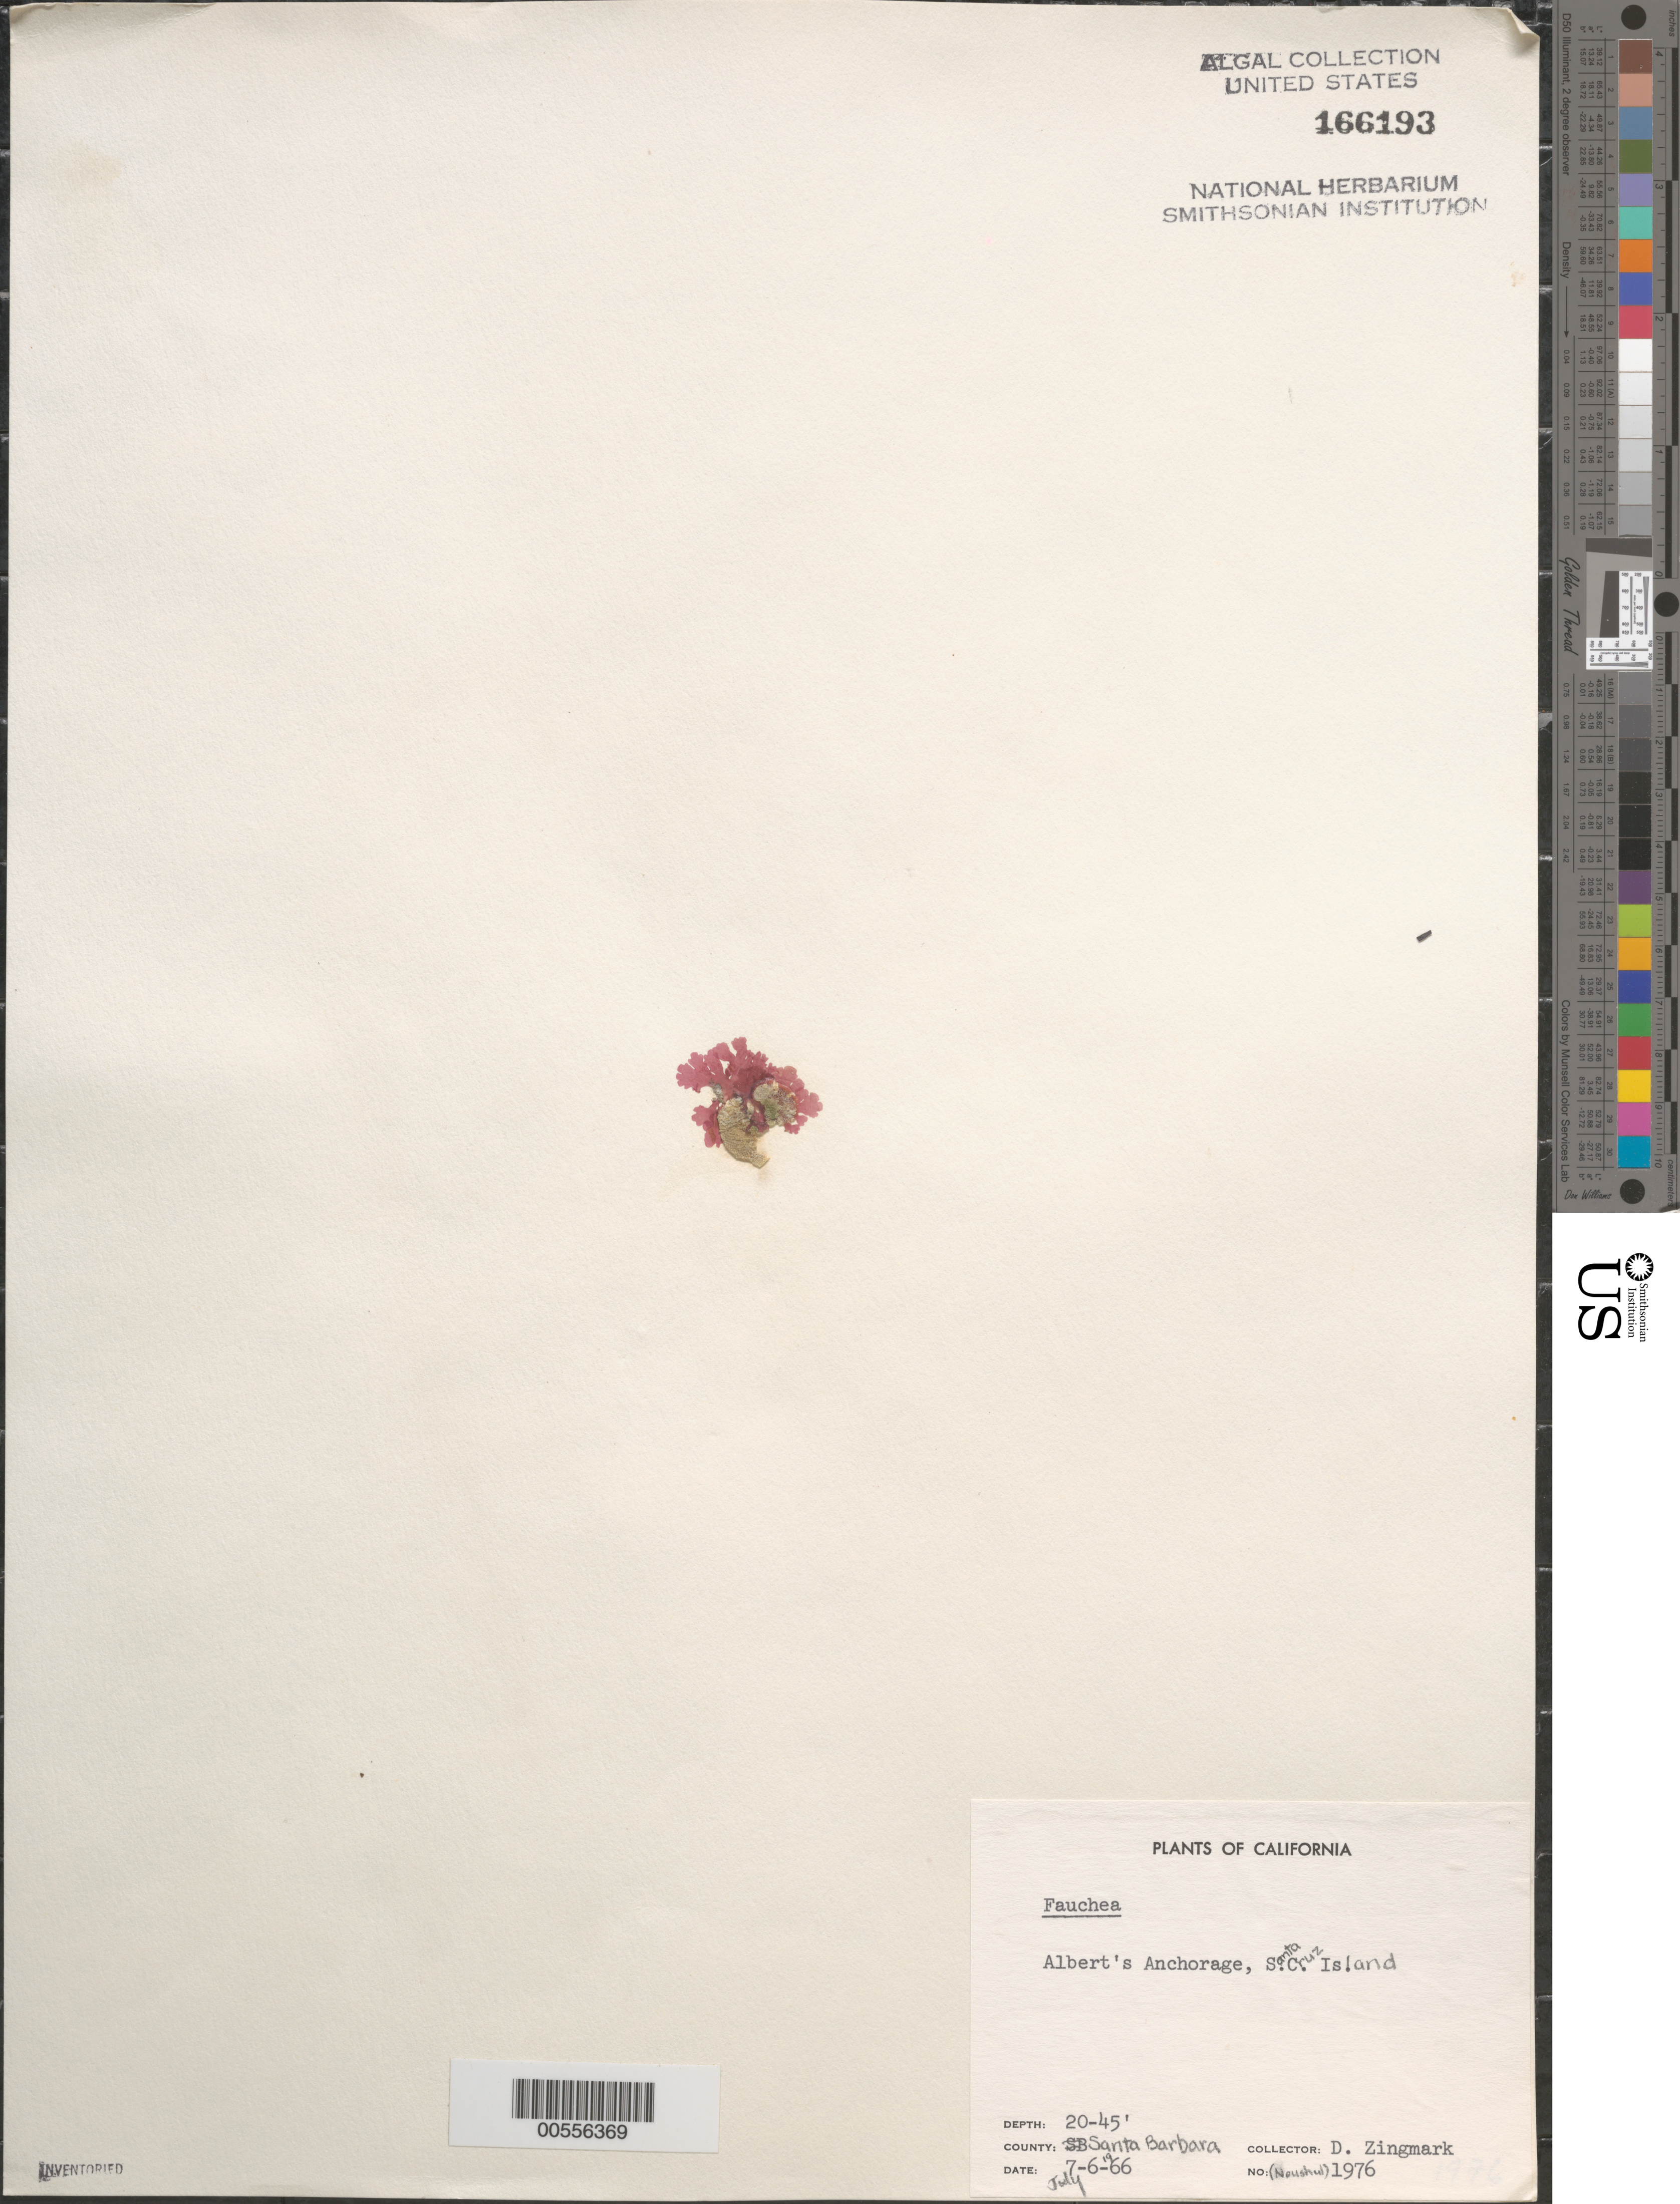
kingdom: Plantae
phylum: Rhodophyta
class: Florideophyceae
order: Rhodymeniales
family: Faucheaceae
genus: Fauchea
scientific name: Fauchea sp.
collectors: R. Zingmark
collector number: Neushul 1976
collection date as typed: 06 Jul 1966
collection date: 1966-07-06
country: United States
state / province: California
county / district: Santa Barbara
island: Santa Cruz Island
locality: Albert's Anchorage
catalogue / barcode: US 166193